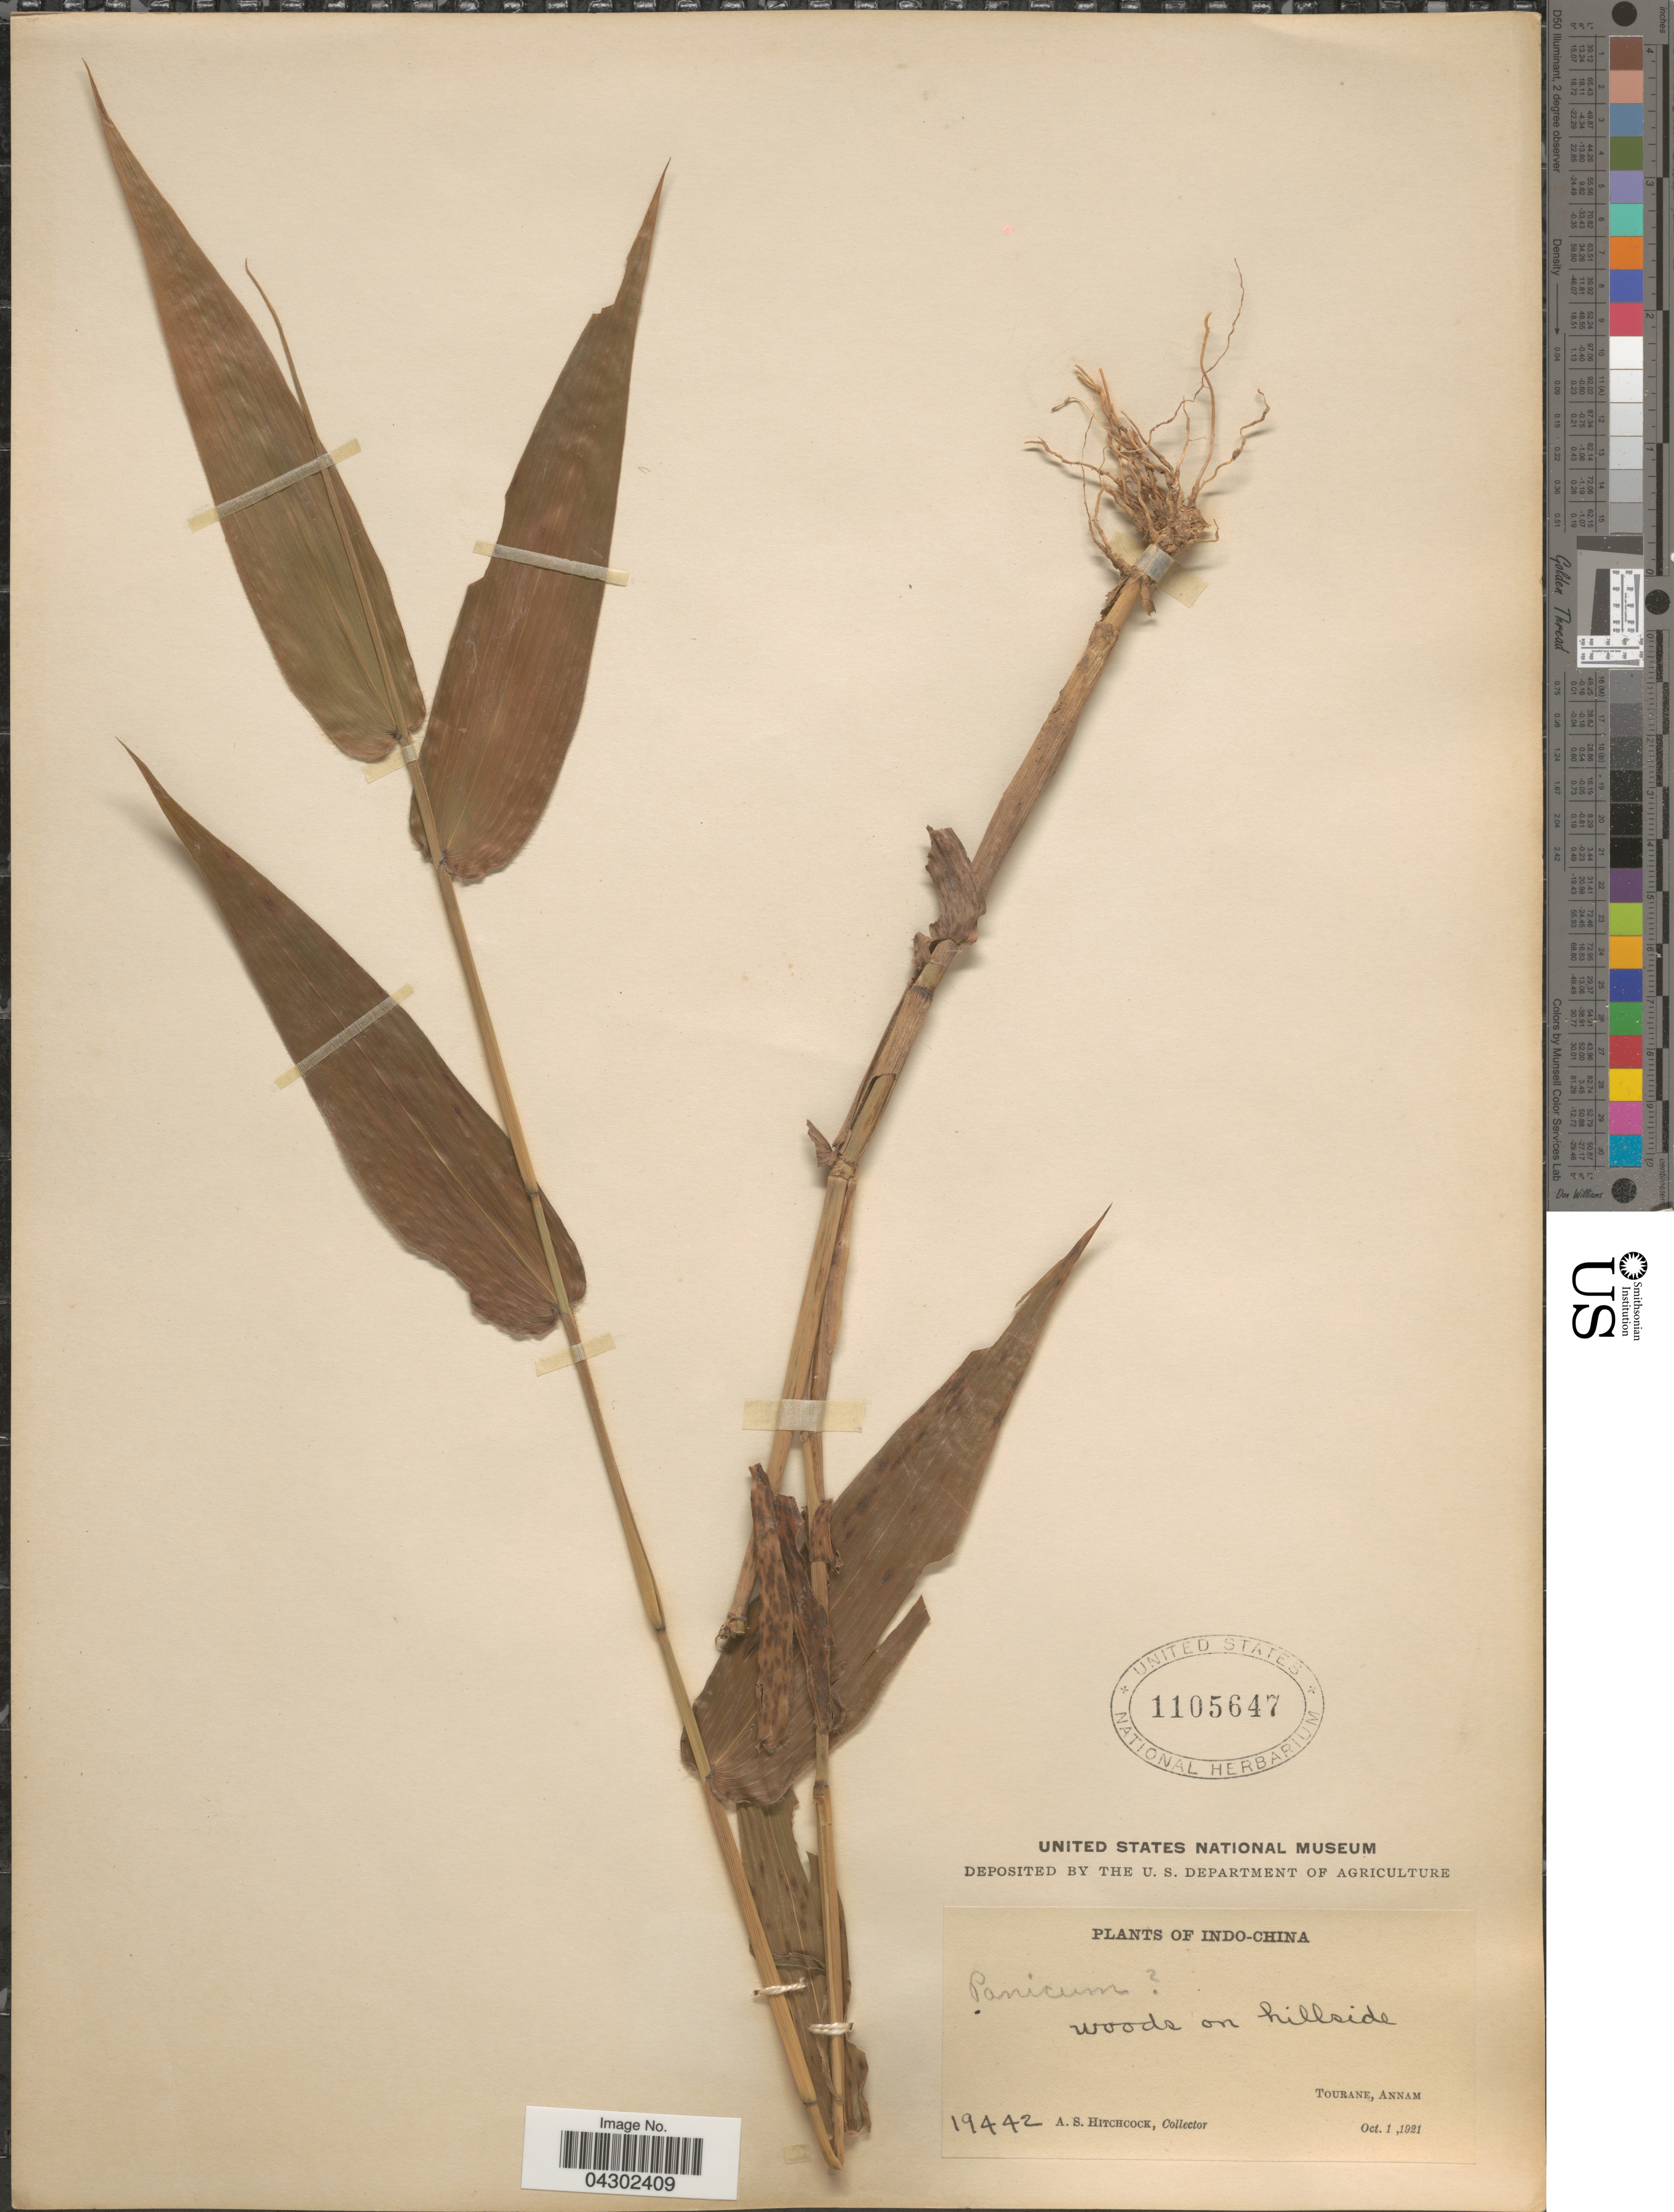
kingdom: Plantae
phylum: Tracheophyta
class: Liliopsida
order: Poales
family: Poaceae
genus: Panicum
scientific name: Panicum sp.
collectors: A. S. Hitchcock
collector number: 19442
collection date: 1921-10-01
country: Vietnam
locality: Indo-China. Woods on hillside. Tourane, Annam.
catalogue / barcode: US 1105647